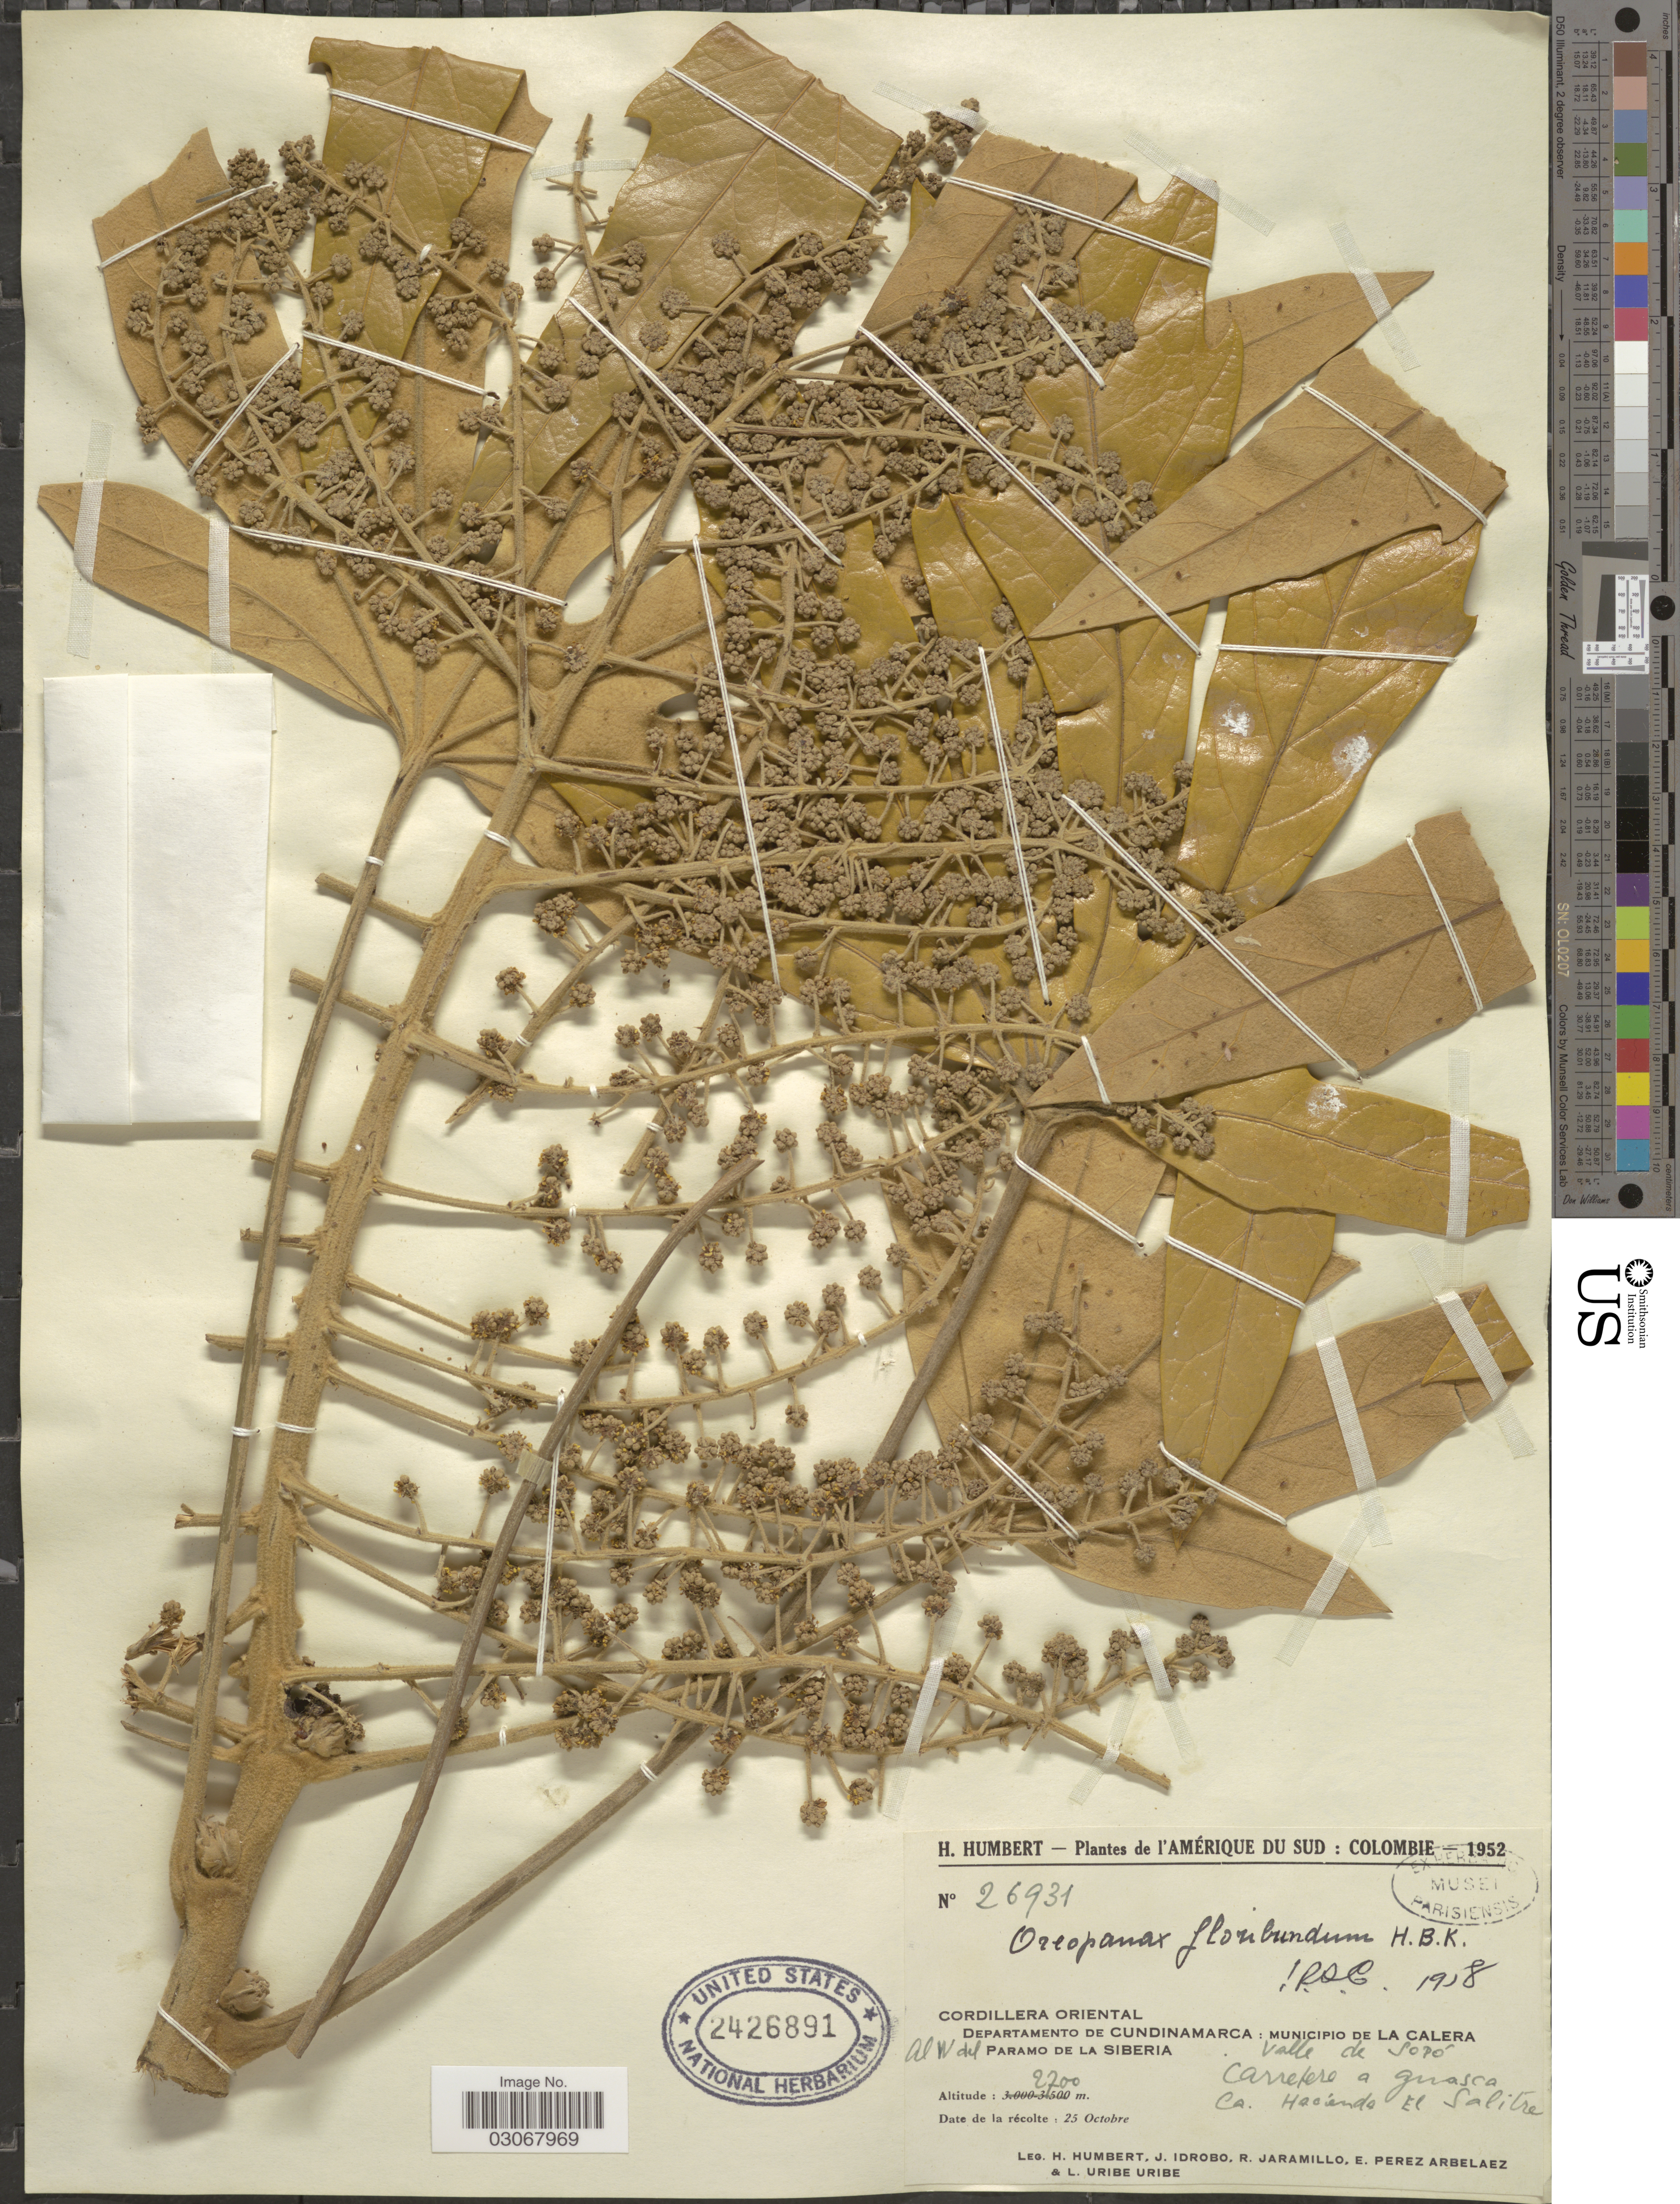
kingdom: Plantae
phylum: Tracheophyta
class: Magnoliopsida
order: Apiales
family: Araliaceae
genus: Oreopanax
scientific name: Oreopanax floribundus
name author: (Kunth) Decne. & Planch.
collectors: H. Humbert, J. M. Idrobo, R. Jaramillo, E. Pérez Arbeláez & L. Uribe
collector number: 26931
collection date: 1952-10-25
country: Colombia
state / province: Cundinamarca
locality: Cordillera Oriental. Departamento de Cundinamarca: Municipio de la Calera al W del Paramo de la Siberia. Valle de Sopó. Carretera a Guasca ca. Hacienda El Salitre.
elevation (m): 2700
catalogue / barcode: US 2426891